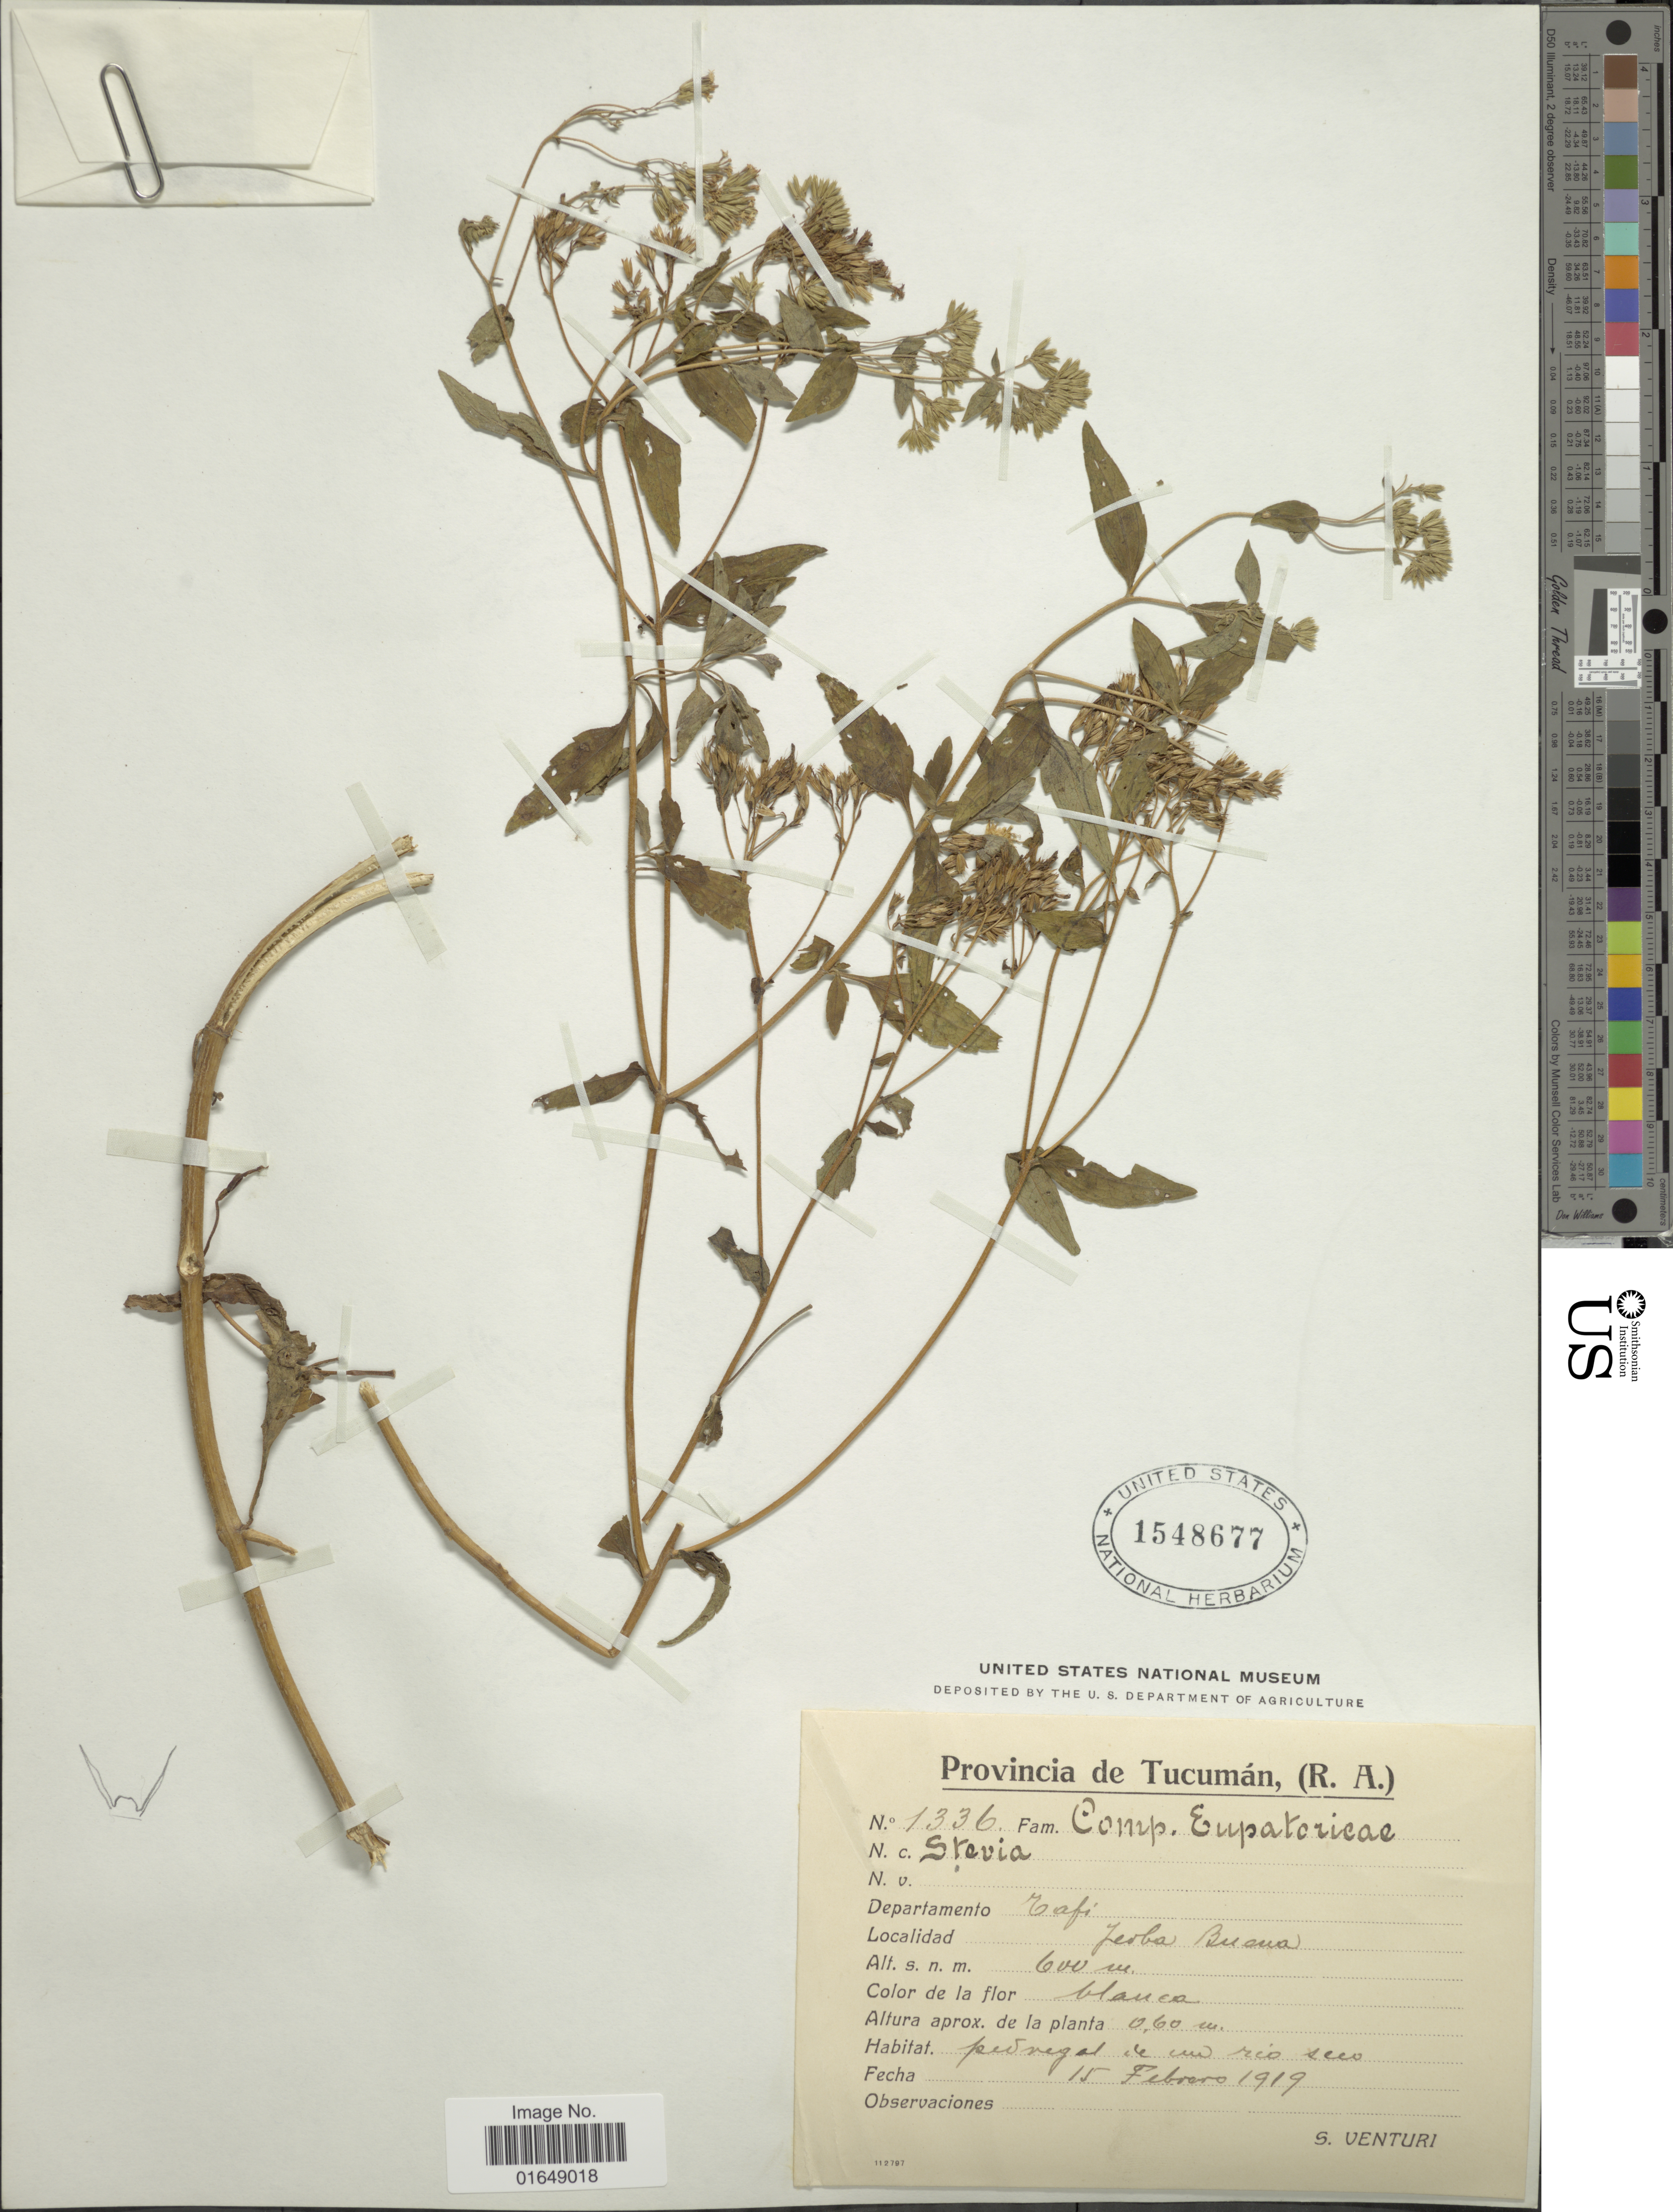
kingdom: Plantae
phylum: Tracheophyta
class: Magnoliopsida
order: Asterales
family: Asteraceae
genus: Stevia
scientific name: Stevia sp.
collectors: S. Venturi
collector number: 1336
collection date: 1919-02-15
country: Argentina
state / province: Tucuman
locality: (R.A.) Departamento Tafi, jerba Buena.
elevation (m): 600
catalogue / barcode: US 1548677